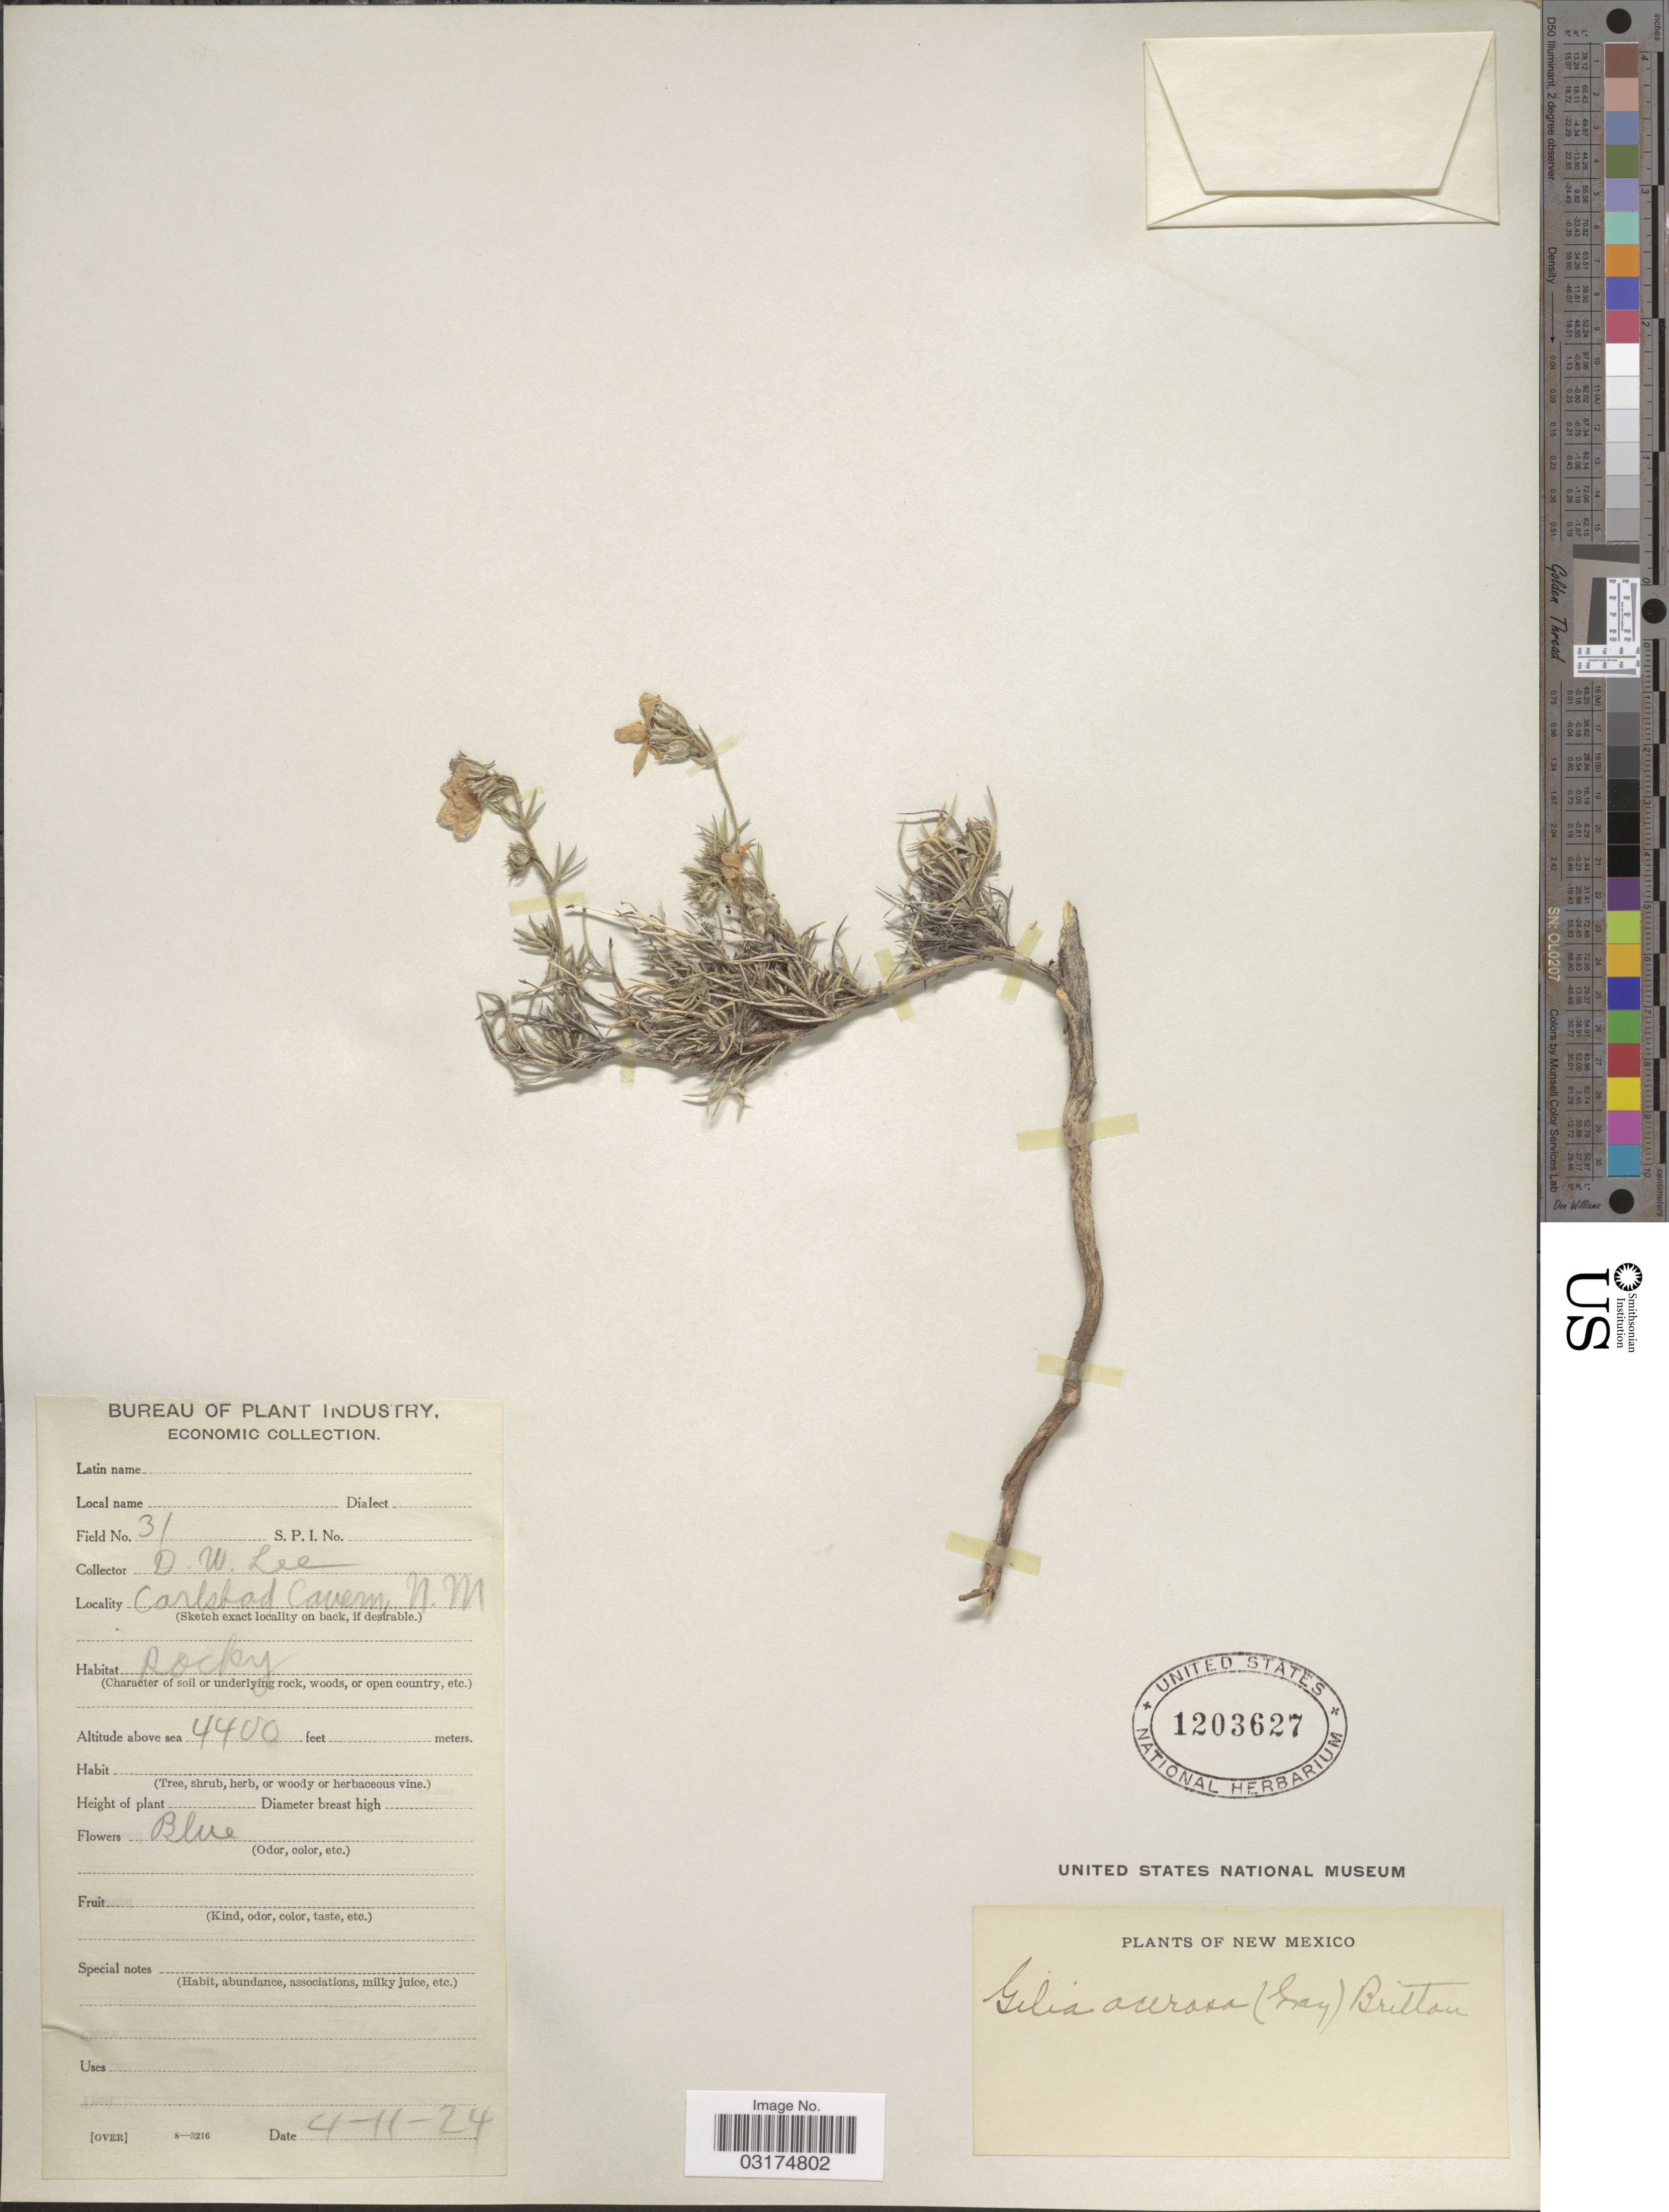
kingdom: Plantae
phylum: Tracheophyta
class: Magnoliopsida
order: Ericales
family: Polemoniaceae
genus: Giliastrum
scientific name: Giliastrum acerosum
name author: (A. Gray) Rydb.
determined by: Strong, Mark T., (BOT), Smithsonian Institution - National Museum of Natural History (UNITED STATES)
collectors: D. Lee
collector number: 31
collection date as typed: Transcribed d/m/y: 11/4/24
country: United States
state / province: New Mexico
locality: Carlsbad Cavern.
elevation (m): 1341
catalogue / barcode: US 1203627